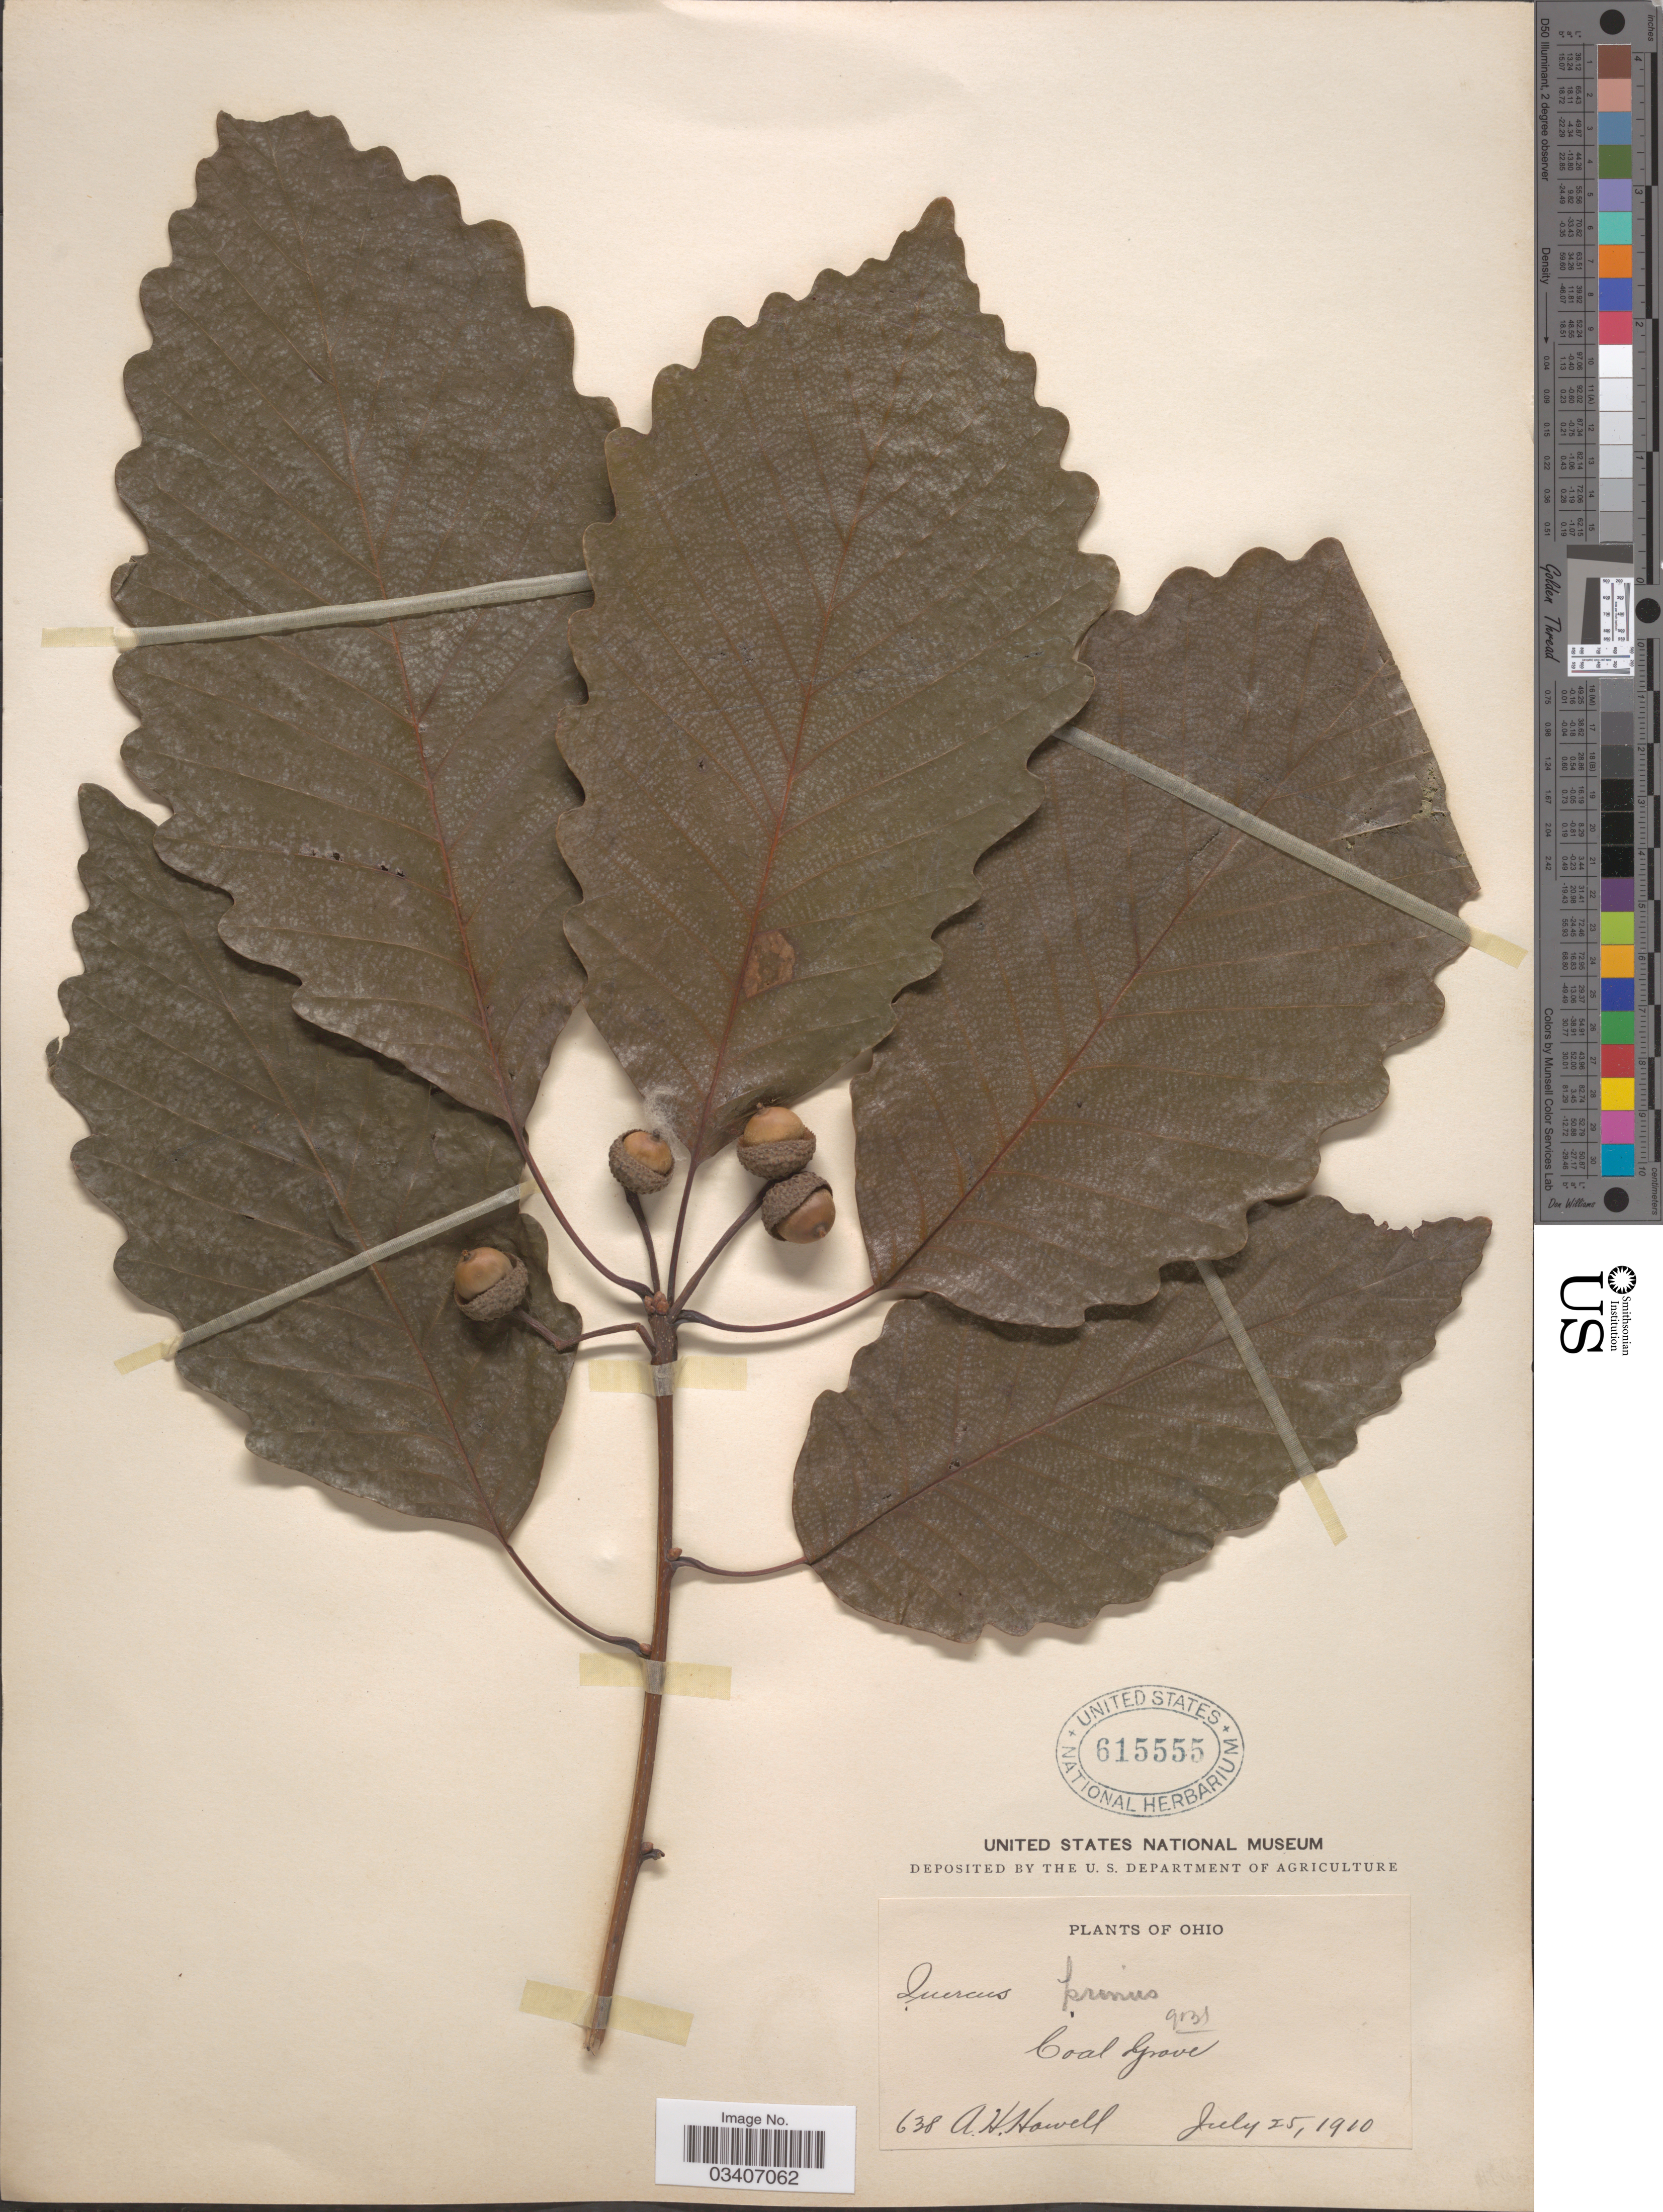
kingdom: Plantae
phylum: Tracheophyta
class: Magnoliopsida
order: Fagales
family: Fagaceae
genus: Quercus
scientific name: Quercus montana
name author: Willd.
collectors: A. Howell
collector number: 638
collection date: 1910-07-25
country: United States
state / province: Ohio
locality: Coal Grove.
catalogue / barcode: US 615555